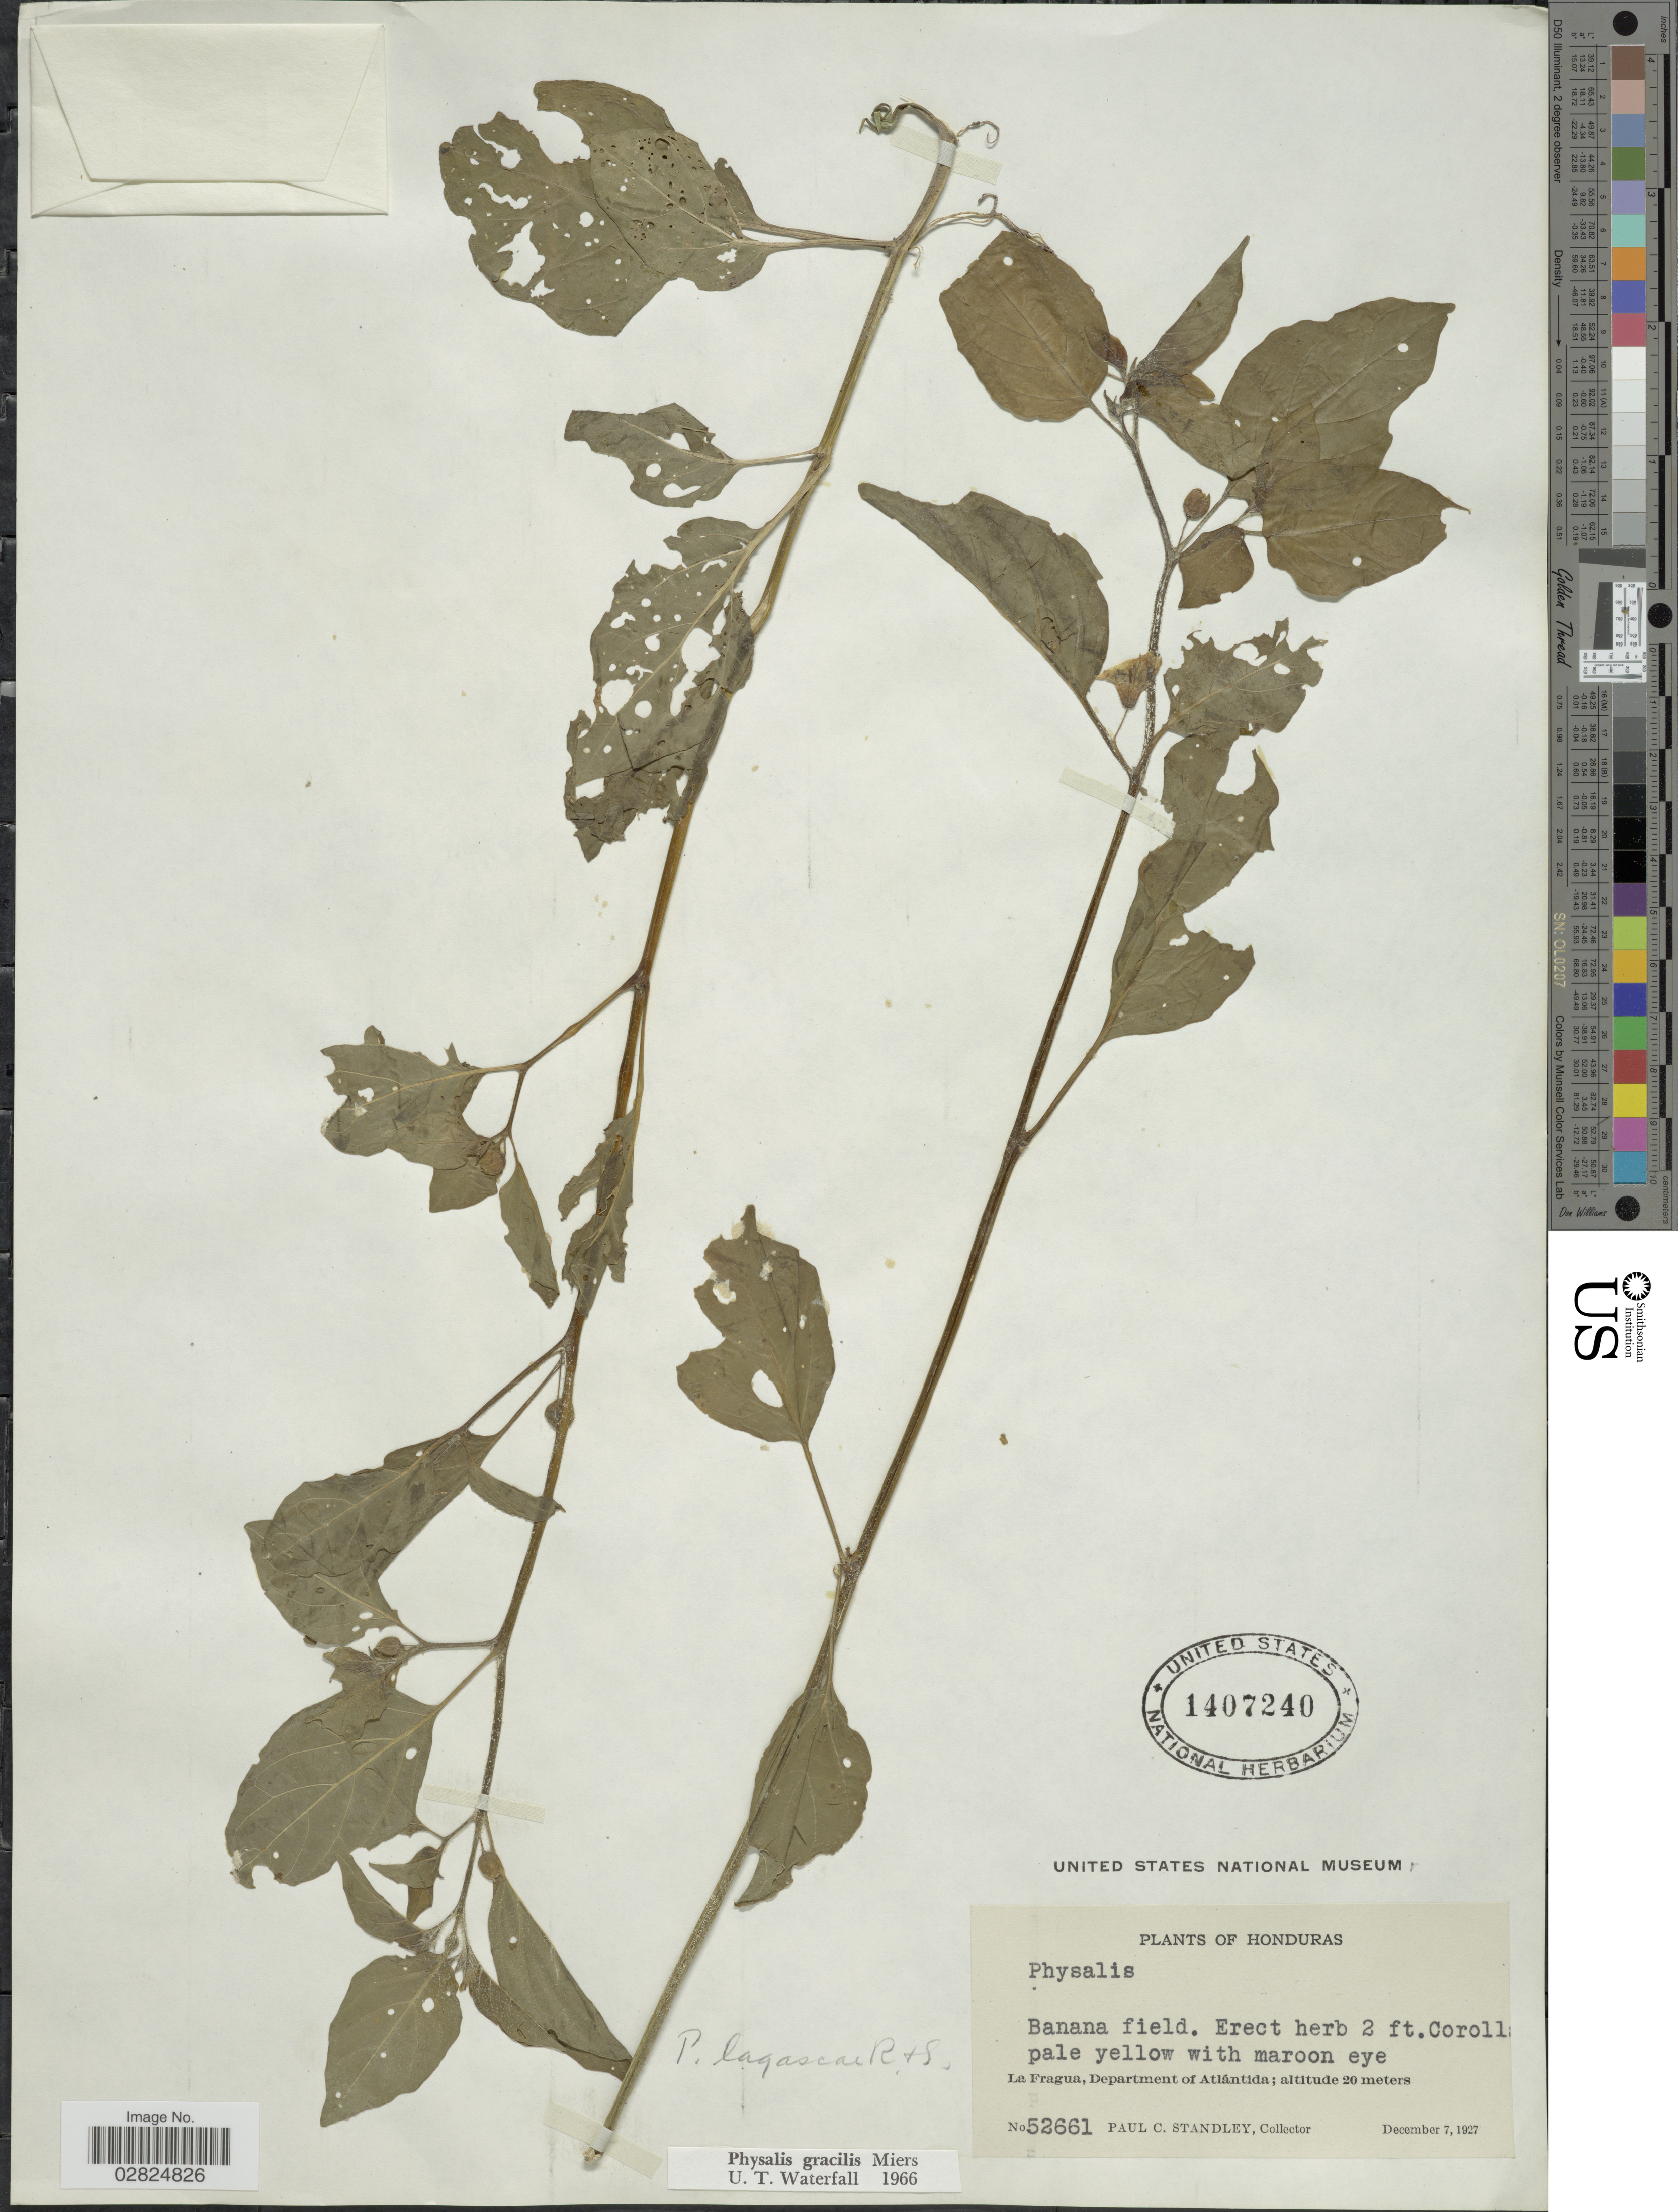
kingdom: Plantae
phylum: Tracheophyta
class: Magnoliopsida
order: Solanales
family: Solanaceae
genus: Physalis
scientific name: Physalis gracilis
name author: Miers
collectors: P. C. Standley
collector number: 52661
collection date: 1927-12-07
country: Honduras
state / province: Atlántida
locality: La Fragua, Department of Atlántida.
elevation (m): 20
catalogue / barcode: US 1407240